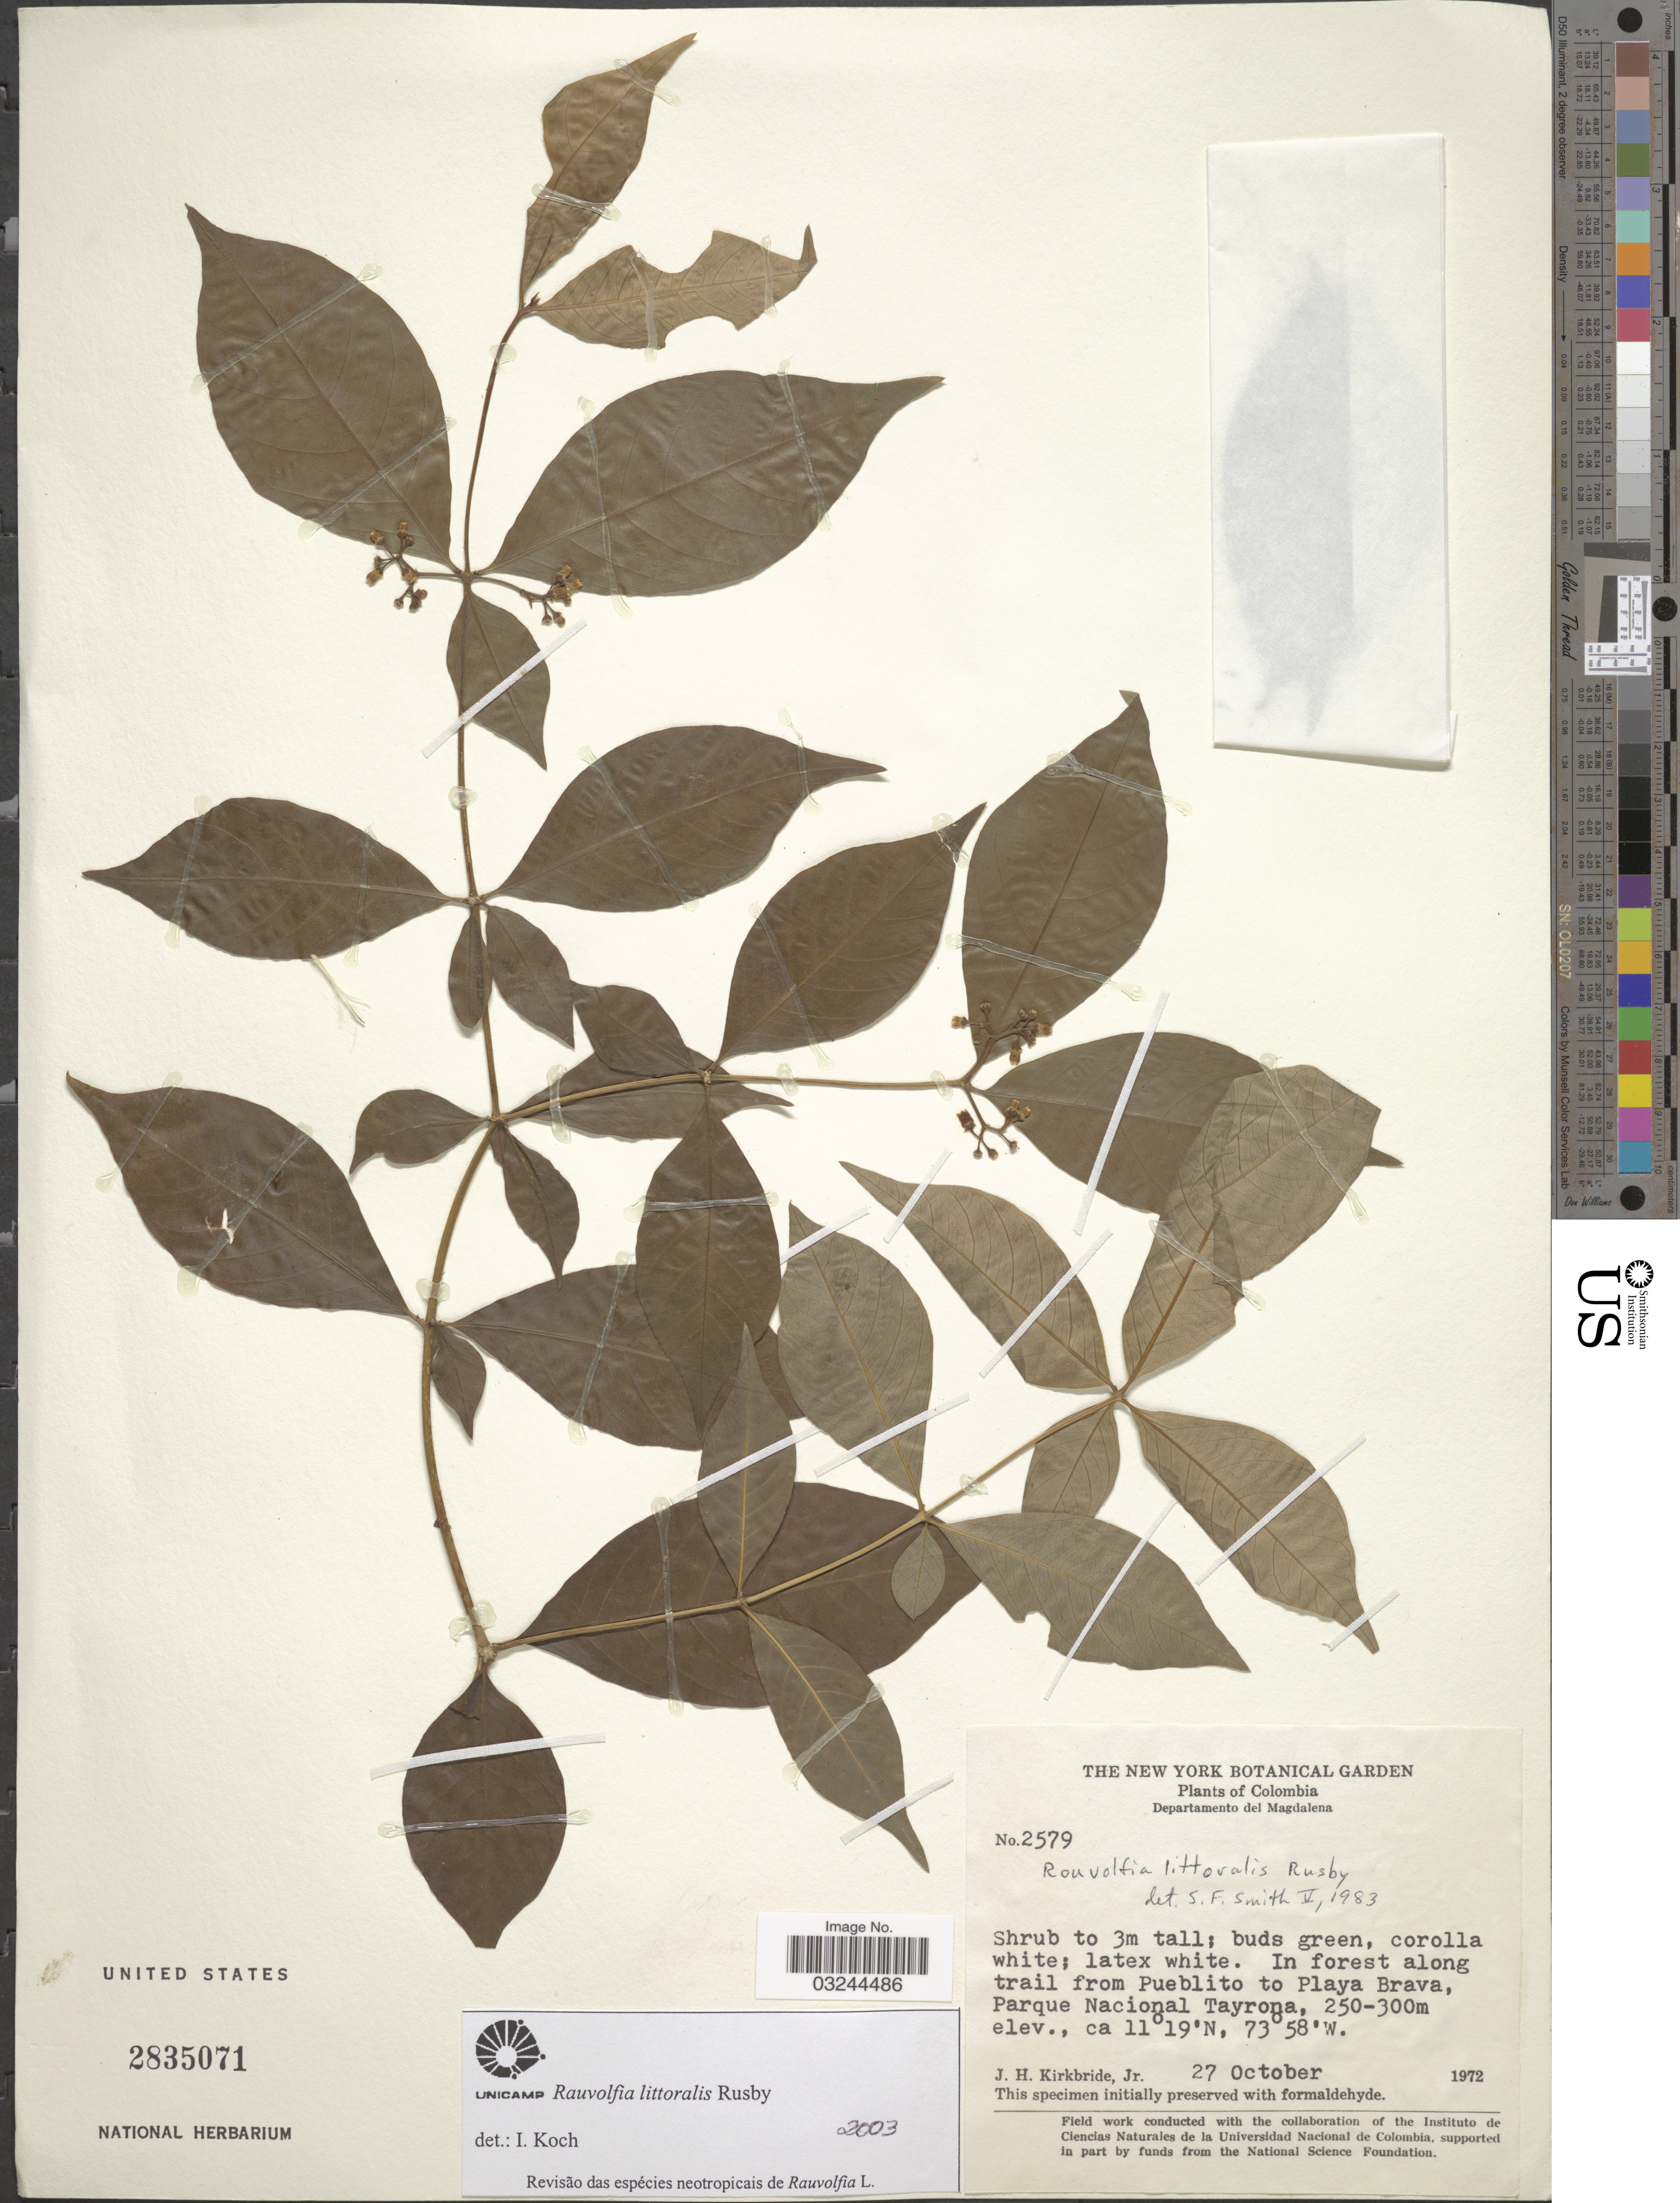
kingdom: Plantae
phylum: Tracheophyta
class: Magnoliopsida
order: Gentianales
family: Apocynaceae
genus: Rauvolfia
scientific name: Rauvolfia littoralis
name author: Rusby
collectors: J. H. Kirkbride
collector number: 2579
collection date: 1972-10-27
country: Colombia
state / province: Magdalena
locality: Departamento del Magdalena. In forest along trail from Pueblito to Playa Brava, Parque Nacional Tayrona.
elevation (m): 250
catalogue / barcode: US 2835071